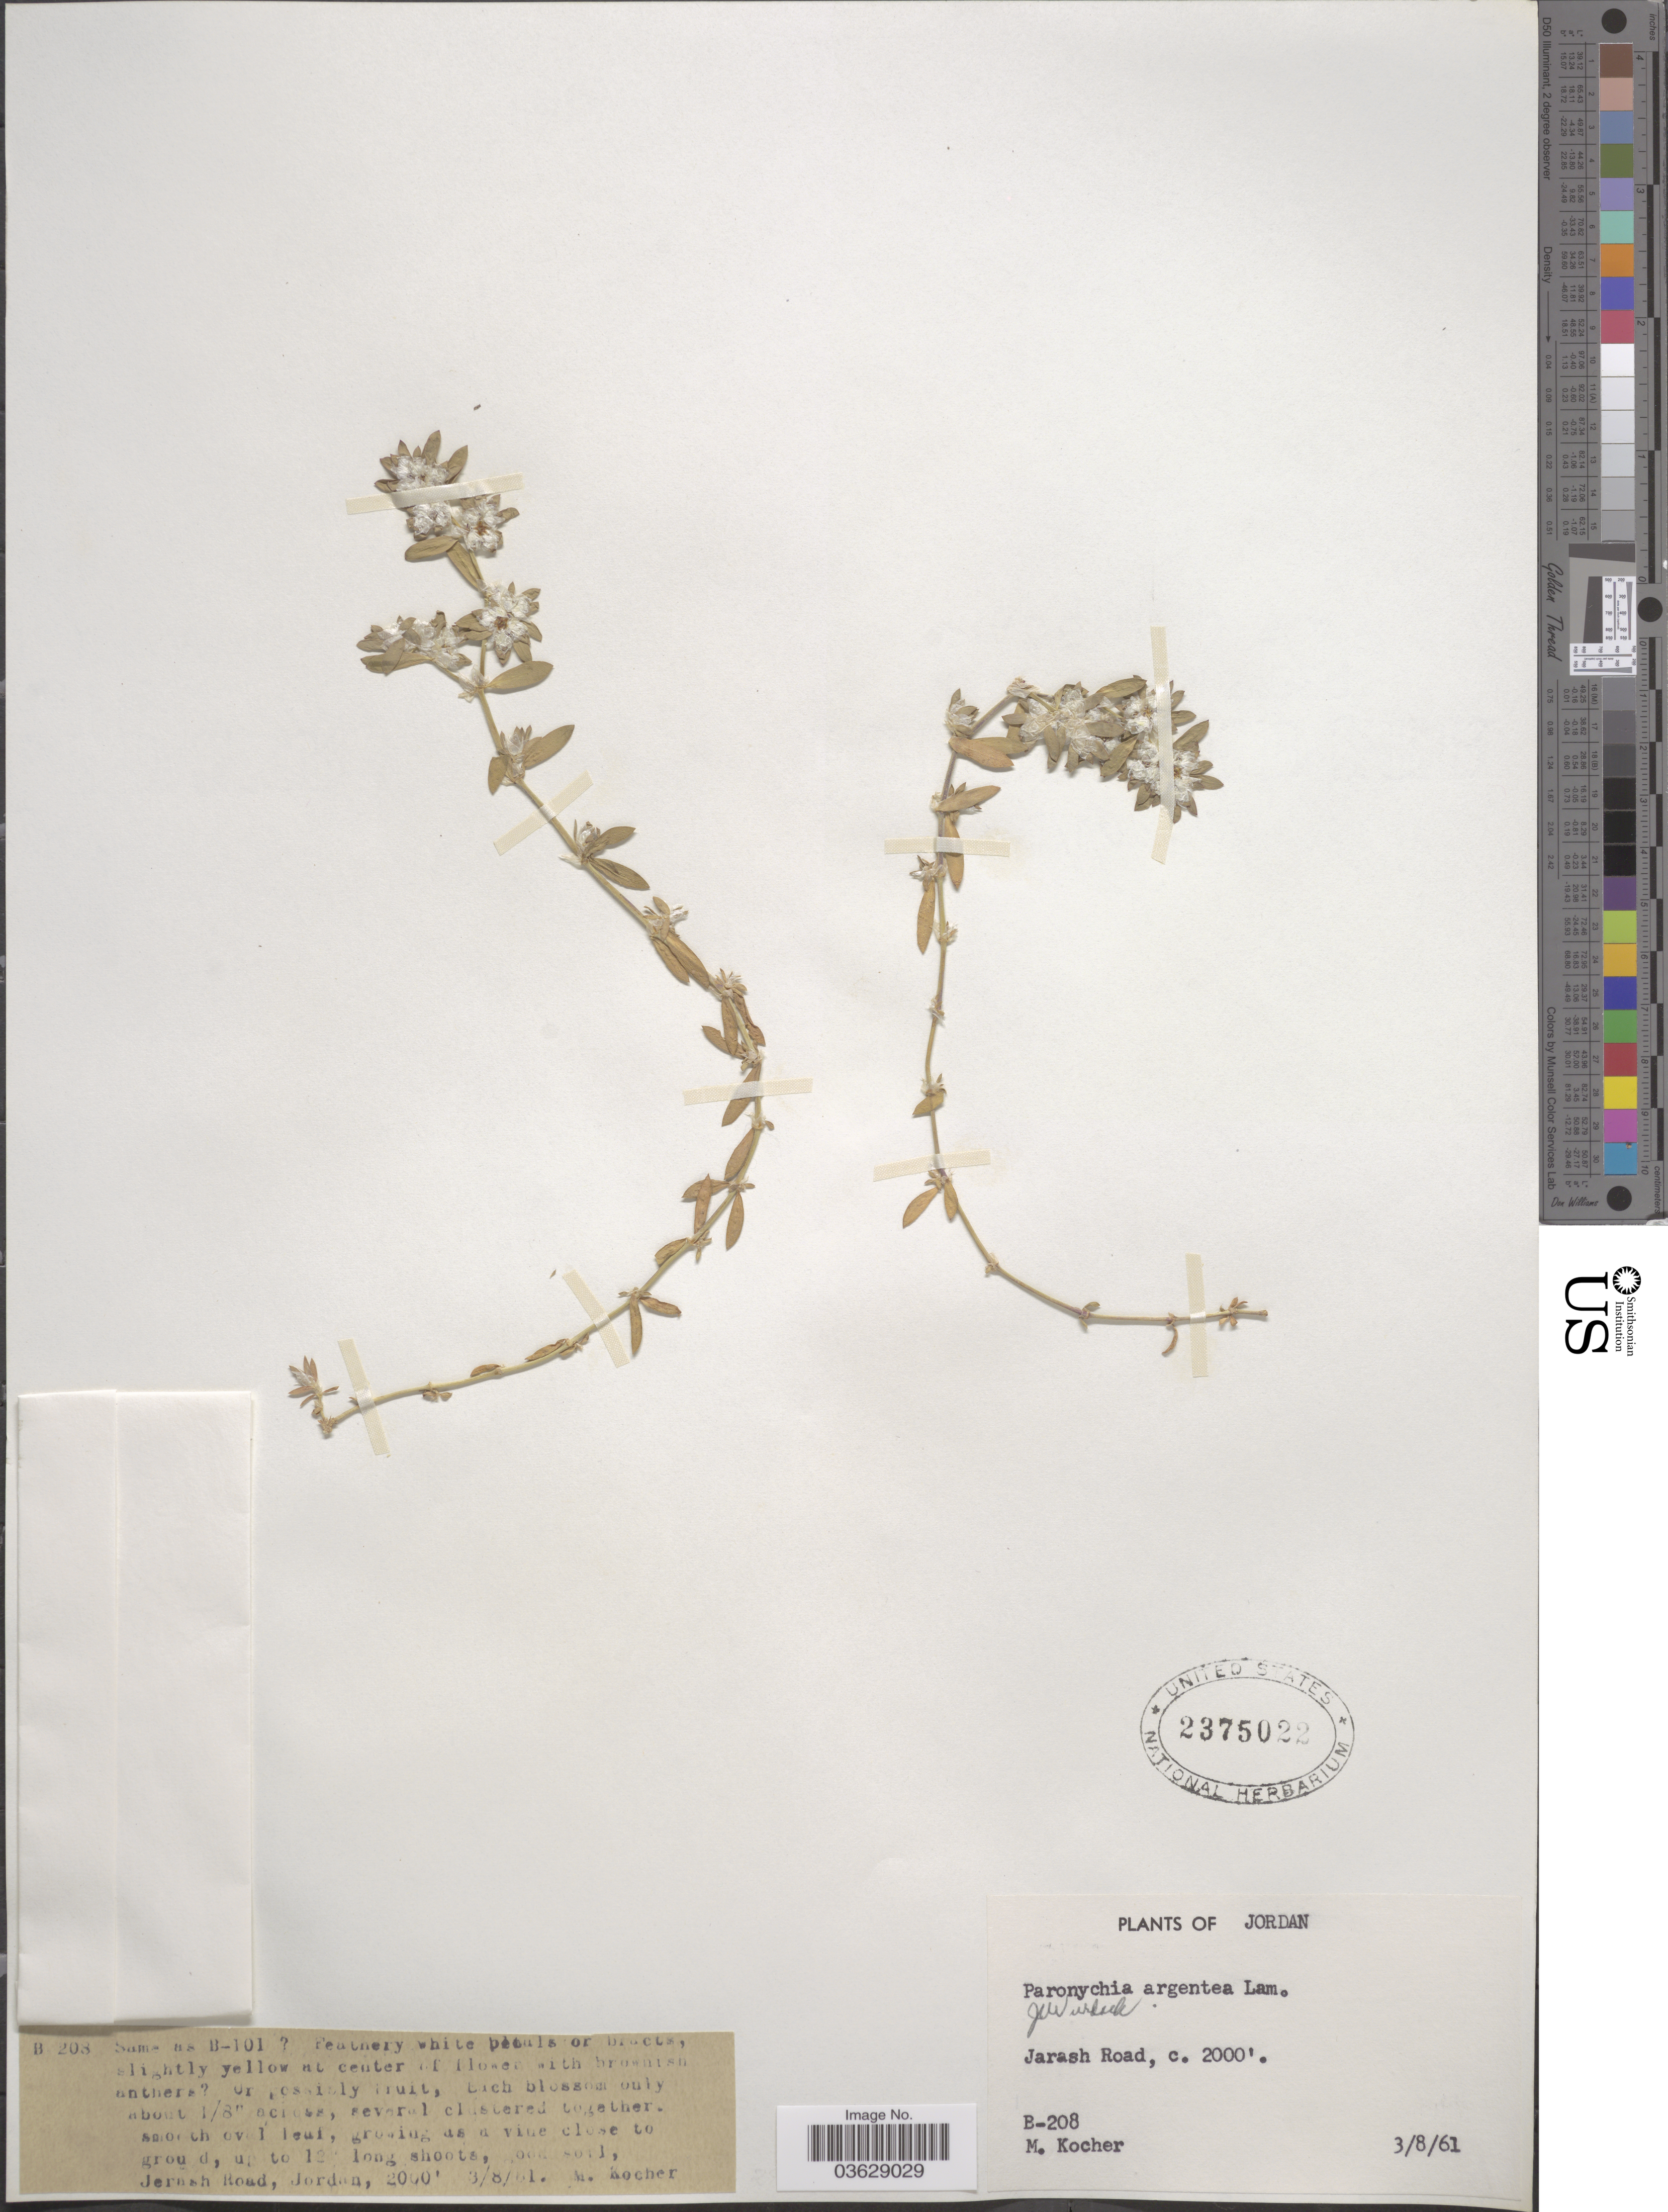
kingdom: Plantae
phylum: Tracheophyta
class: Magnoliopsida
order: Caryophyllales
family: Caryophyllaceae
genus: Paronychia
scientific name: Paronychia argentea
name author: Lam.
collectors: M. Kocher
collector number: B-208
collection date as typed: Transcribed d/m/y: 3/8/61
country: Jordan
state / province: Jarash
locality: Jarash Road.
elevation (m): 610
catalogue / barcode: US 2375022